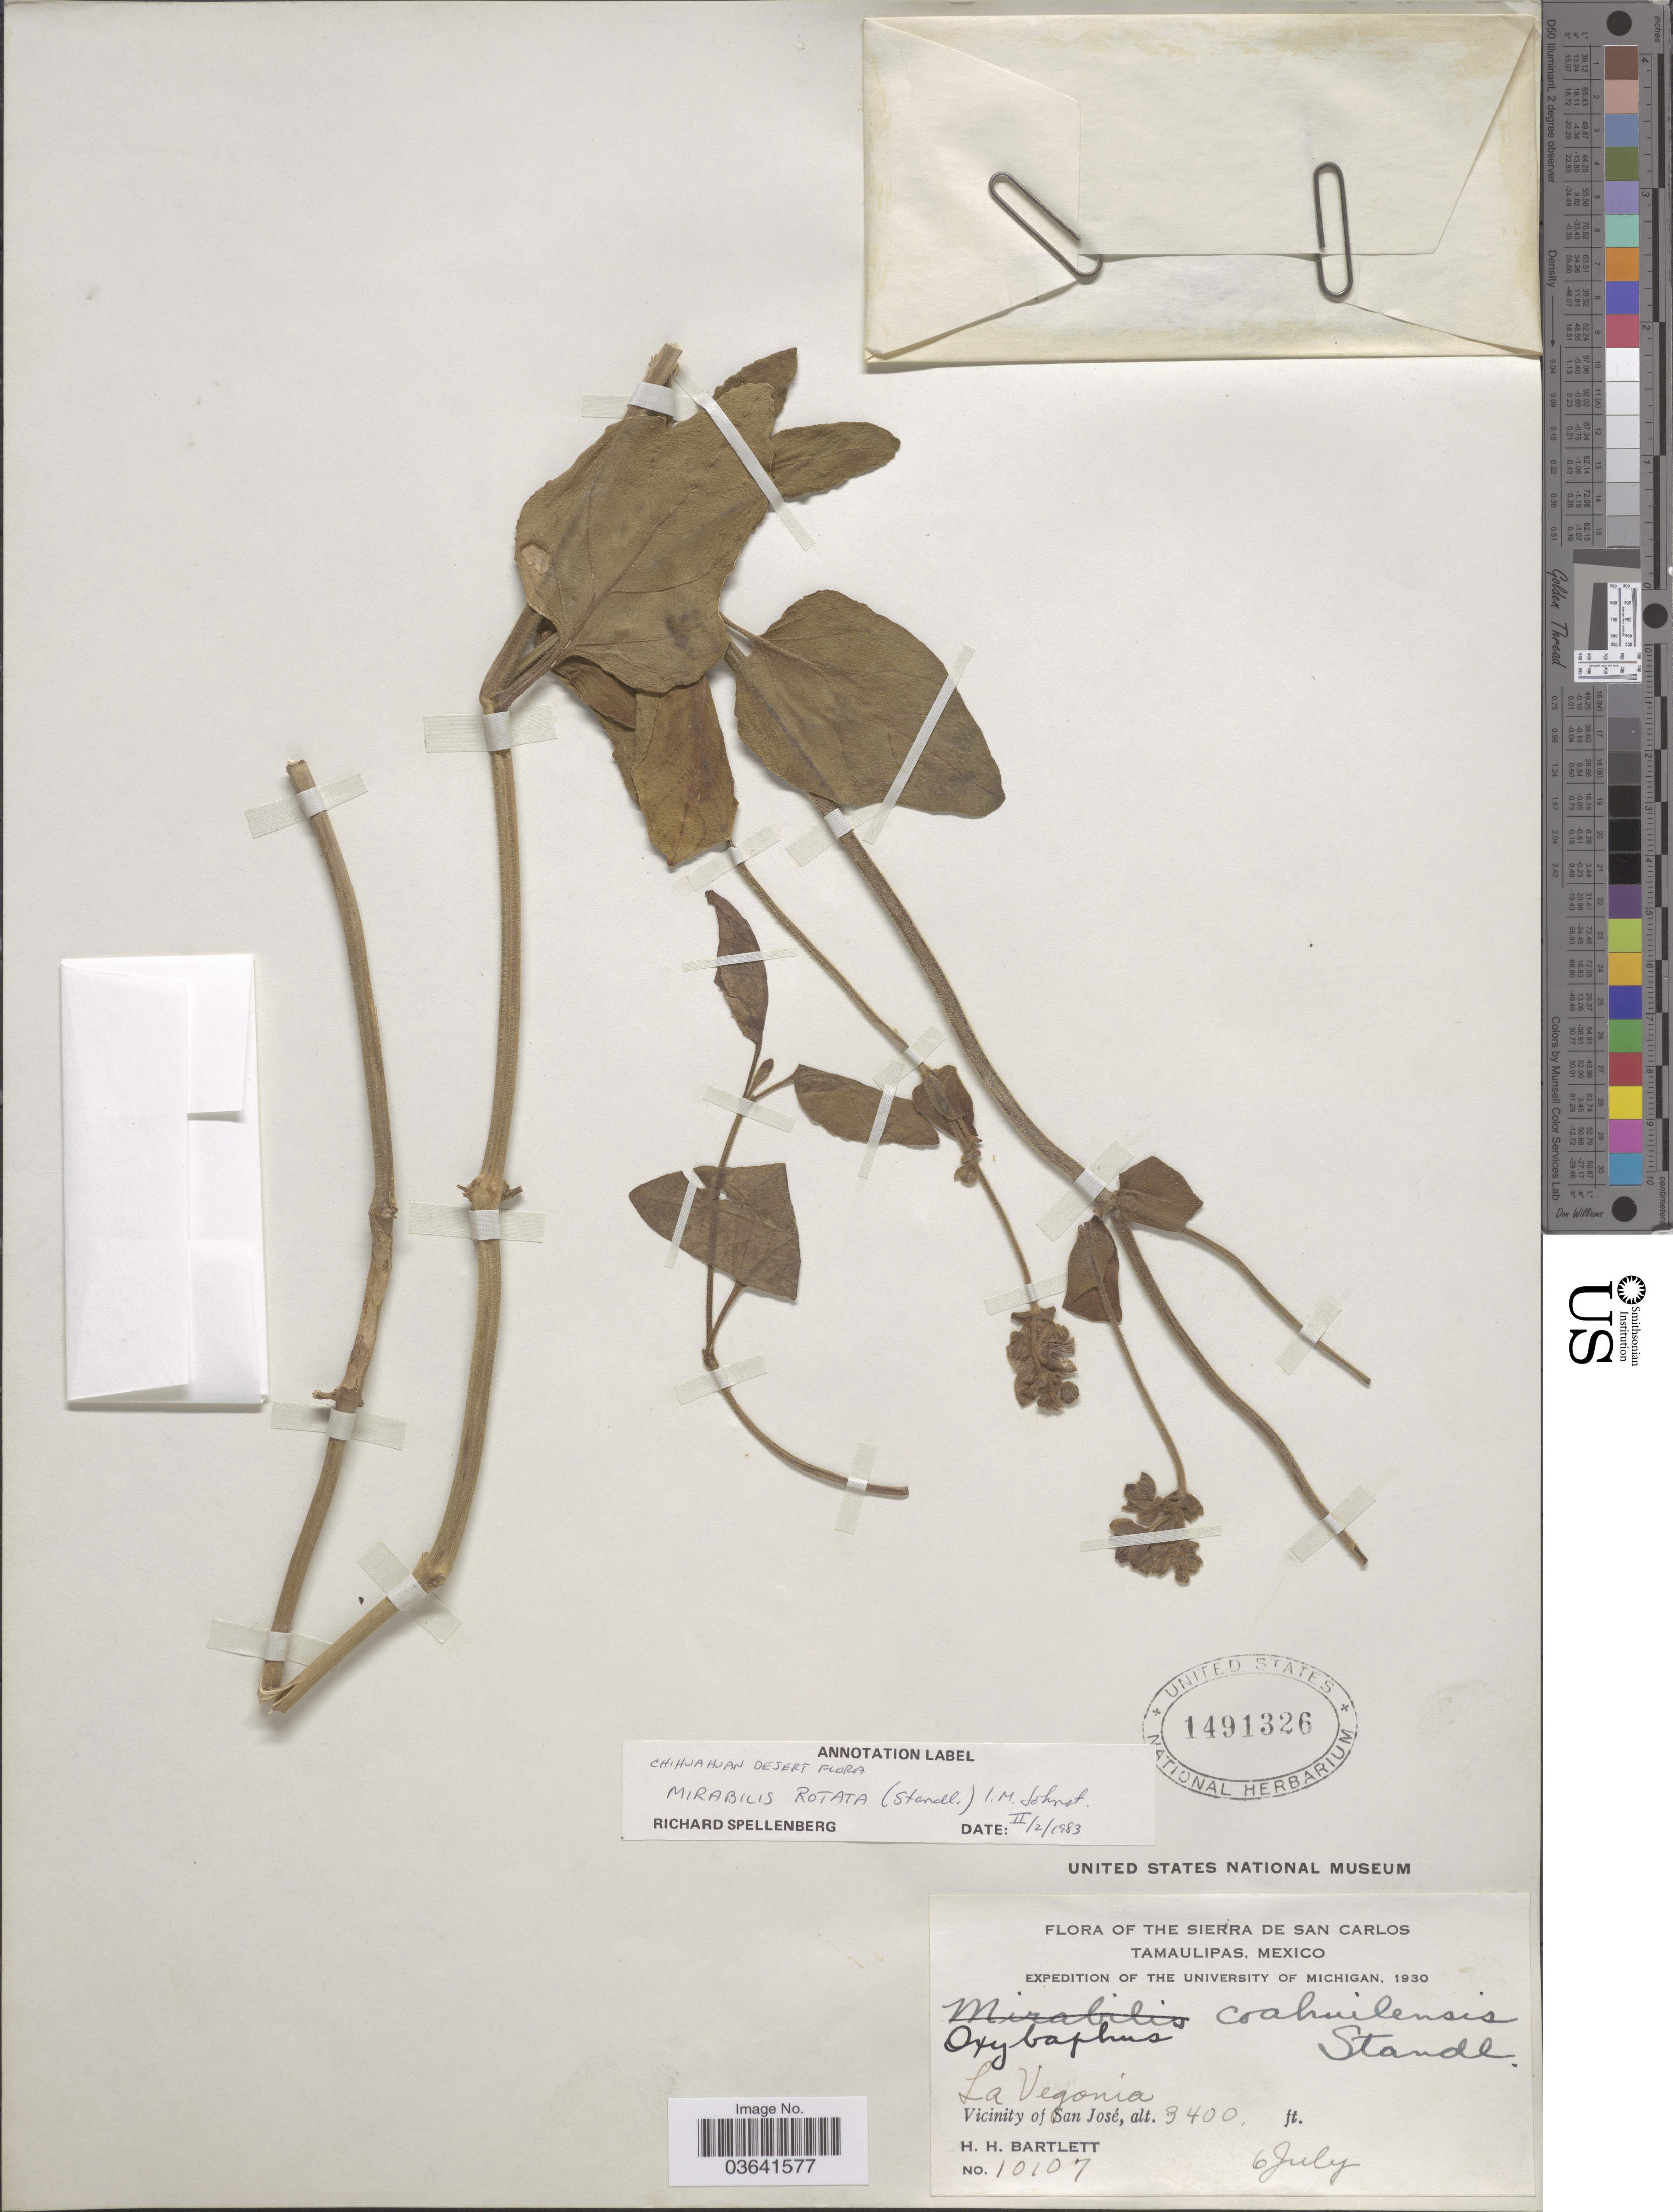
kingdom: Plantae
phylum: Tracheophyta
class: Magnoliopsida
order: Caryophyllales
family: Nyctaginaceae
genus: Mirabilis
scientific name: Mirabilis rotata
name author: (Standl.) I.M. Johnst.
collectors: H. H. Bartlett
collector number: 10107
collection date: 1930-07-06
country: Mexico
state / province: Tamaulipas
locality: The Sierra de San Carlos. La Vegonia. Vicinity of San José.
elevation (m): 1036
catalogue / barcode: US 1491326